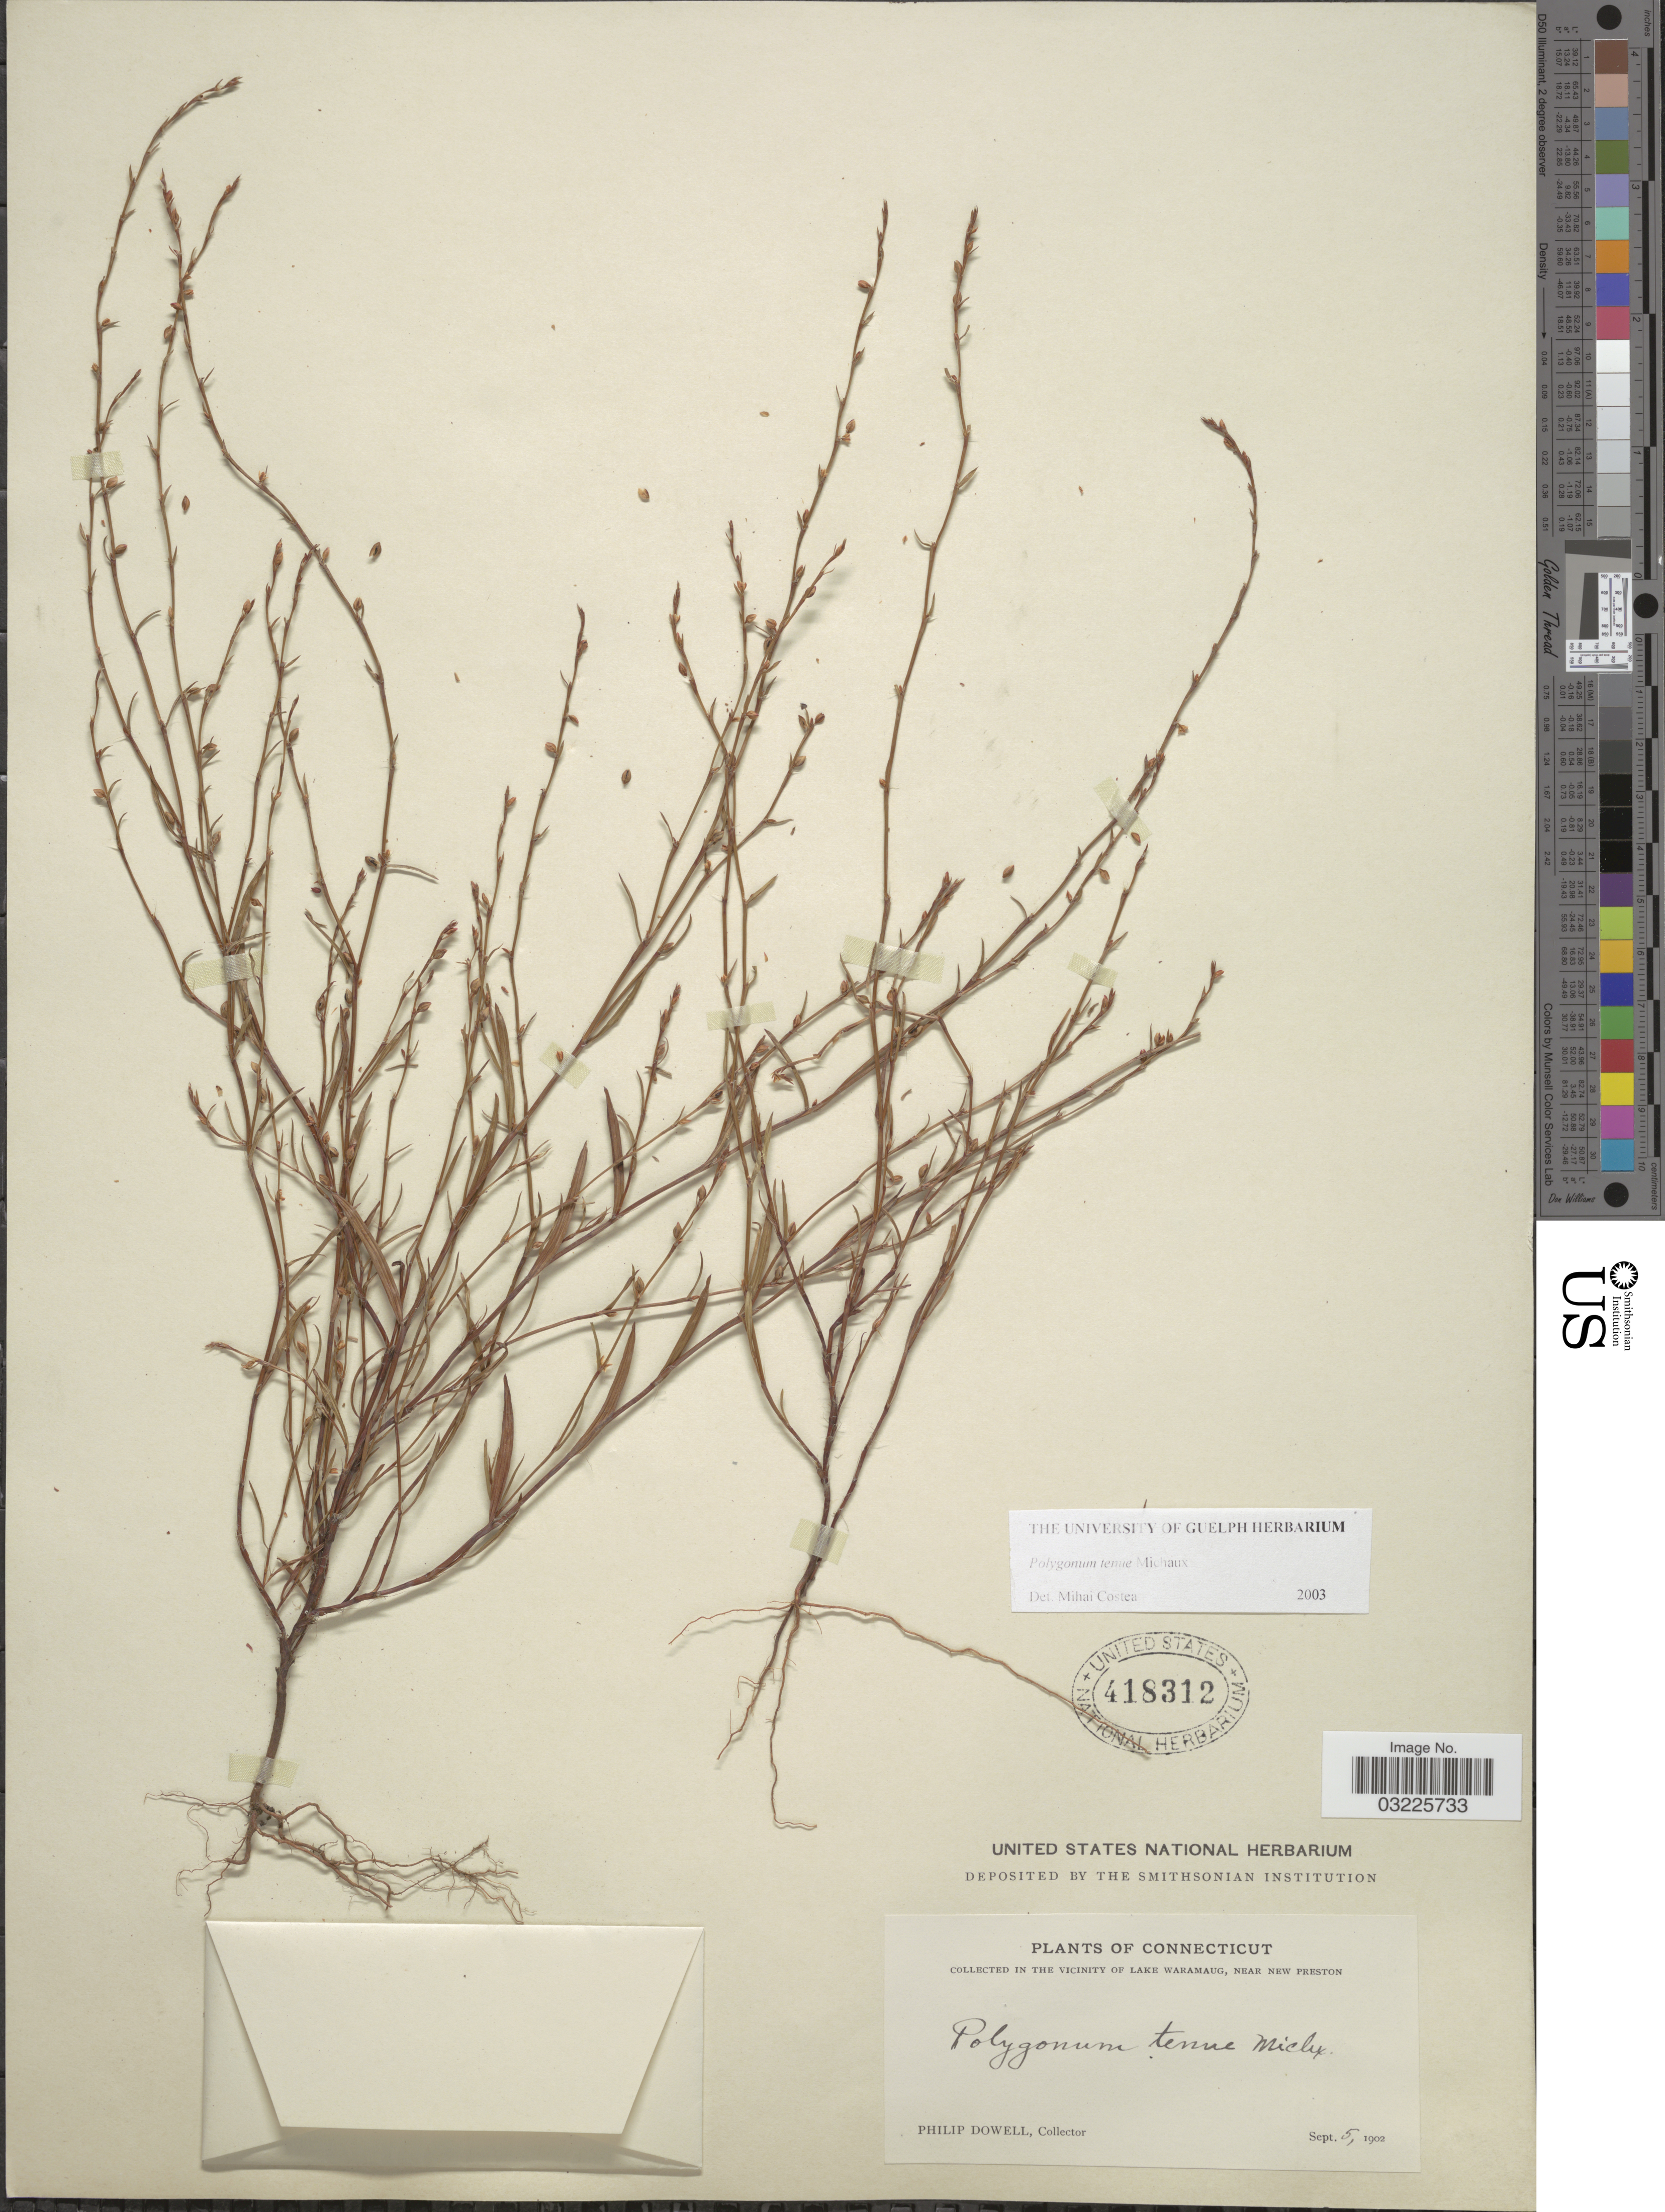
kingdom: Plantae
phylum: Tracheophyta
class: Magnoliopsida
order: Caryophyllales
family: Polygonaceae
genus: Polygonum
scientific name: Polygonum tenue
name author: F. Michx.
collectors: P. Dowell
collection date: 1902-09-05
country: United States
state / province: Connecticut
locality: In the vicinity of Lake Waramaug, near New Preston.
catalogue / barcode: US 418312